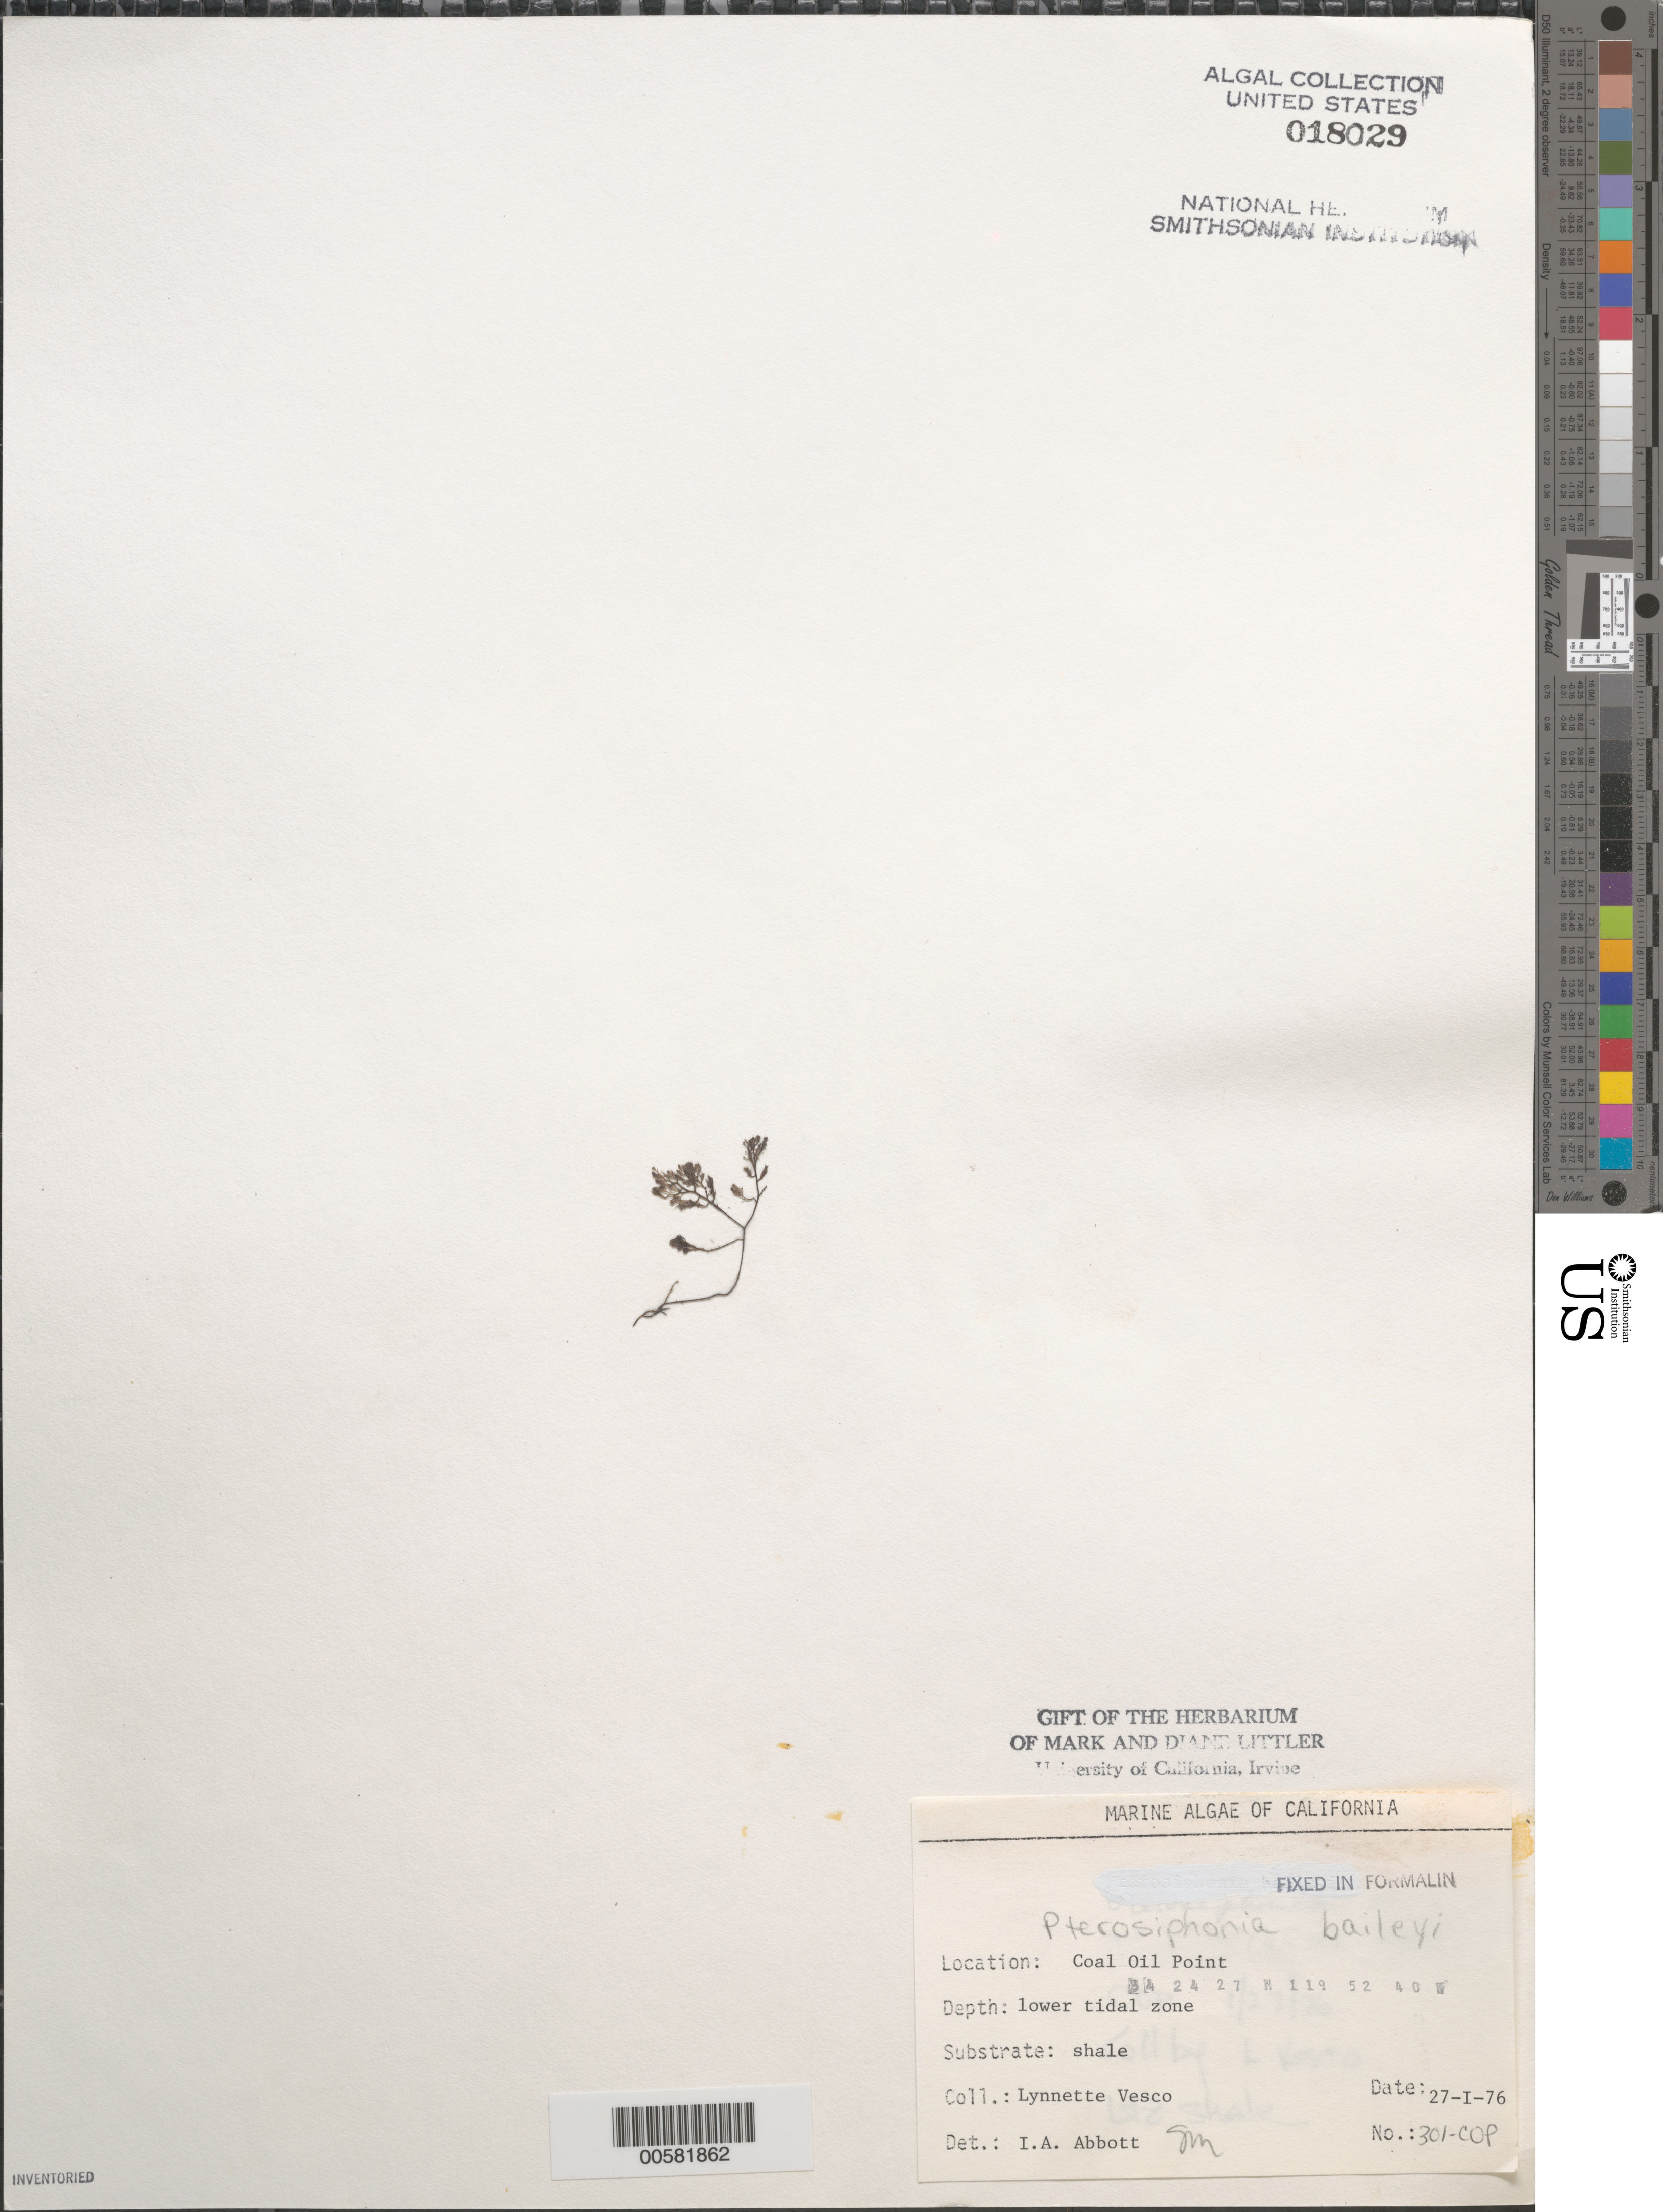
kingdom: Plantae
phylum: Rhodophyta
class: Florideophyceae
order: Ceramiales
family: Rhodomelaceae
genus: Symphyocladiella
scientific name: Symphyocladiella baileyi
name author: (Harvey) D.E.Bustamante et al.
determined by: Algae name updating Project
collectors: L. Vesco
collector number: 301-COP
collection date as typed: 27 Jan 1976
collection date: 1976-01-27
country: United States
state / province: California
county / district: Santa Barbara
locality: Coal Oil Point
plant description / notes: BLM-SOCALBIGHT Rocky Intertidal Survey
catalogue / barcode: US 18029